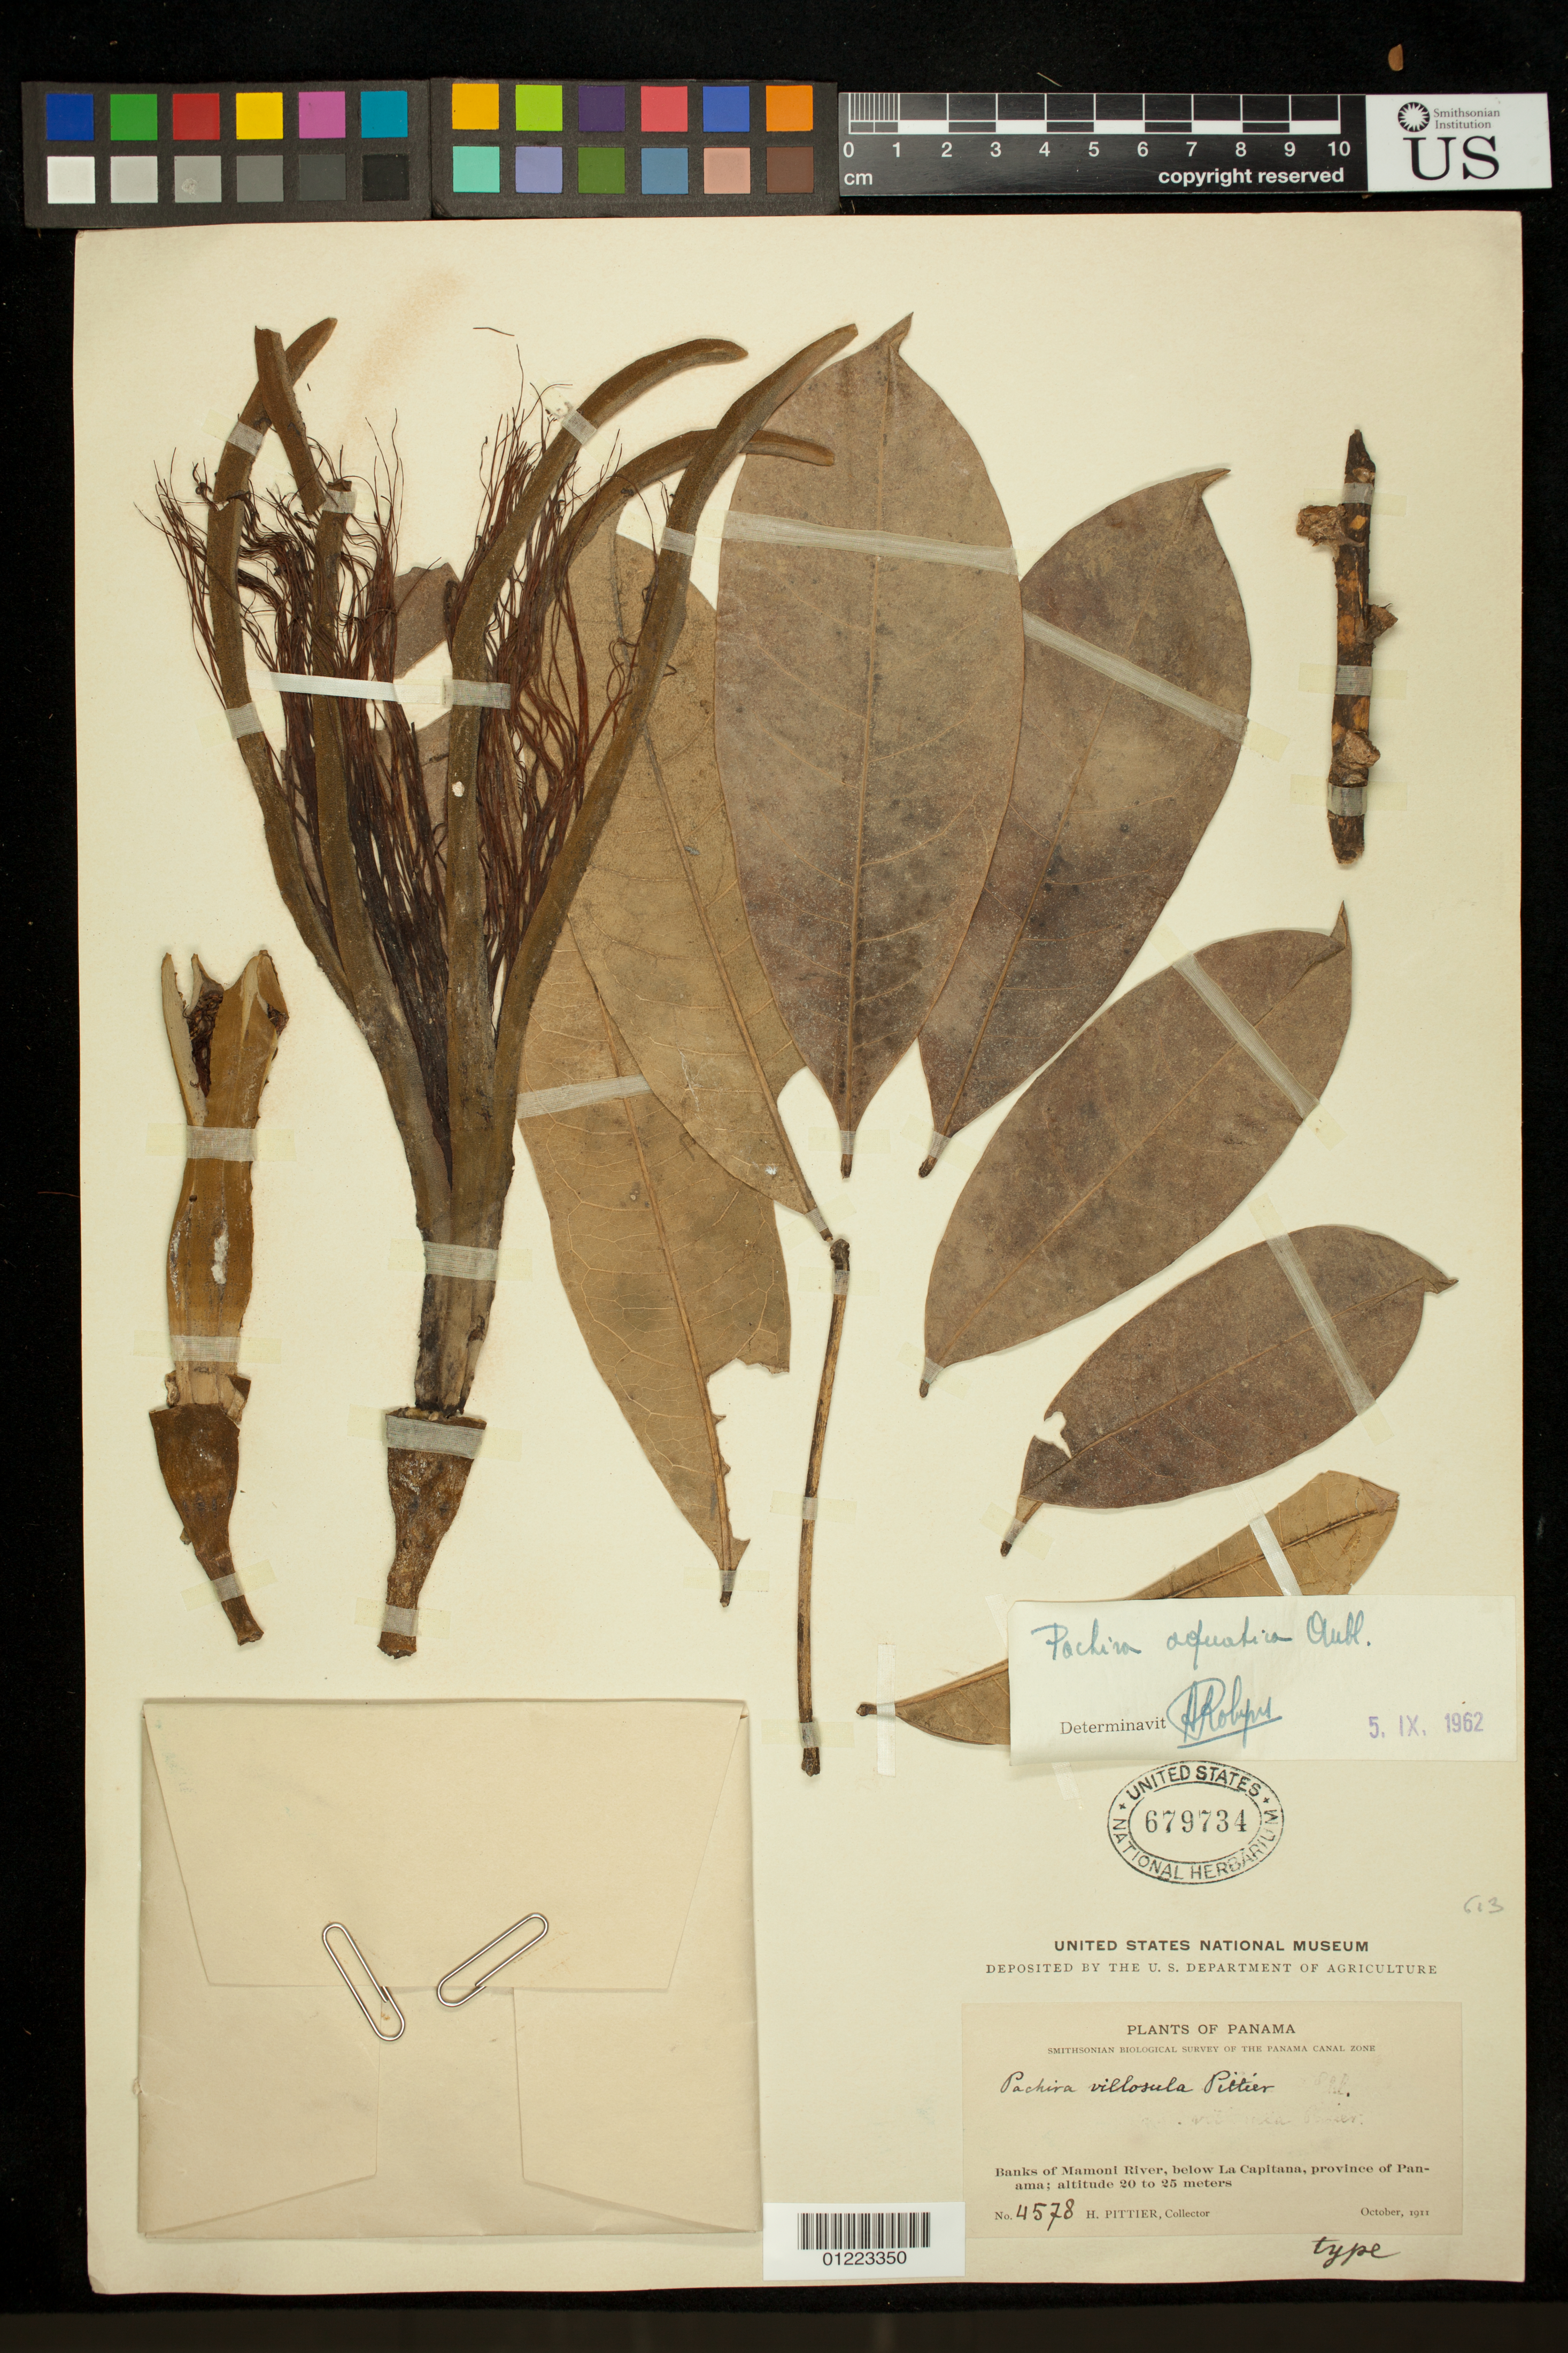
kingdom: Plantae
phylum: Tracheophyta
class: Magnoliopsida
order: Malvales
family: Malvaceae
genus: Pachira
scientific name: Pachira villosula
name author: Pittier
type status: Holotype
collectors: H. F. Pittier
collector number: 4578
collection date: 1911-10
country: Panama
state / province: Panamá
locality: Panama Canal Zone, banks of Mamoni River, below La Capitana, province of Panama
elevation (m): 20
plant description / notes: Protologue cites collection date as 23 Oct. 1911, but specimen label bears only month. US sheet annotated by Pittier as "type" and probably the holotype, but protologue does not cite USNH number or otherwise indicate herbarium of holotype.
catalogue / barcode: US 679734